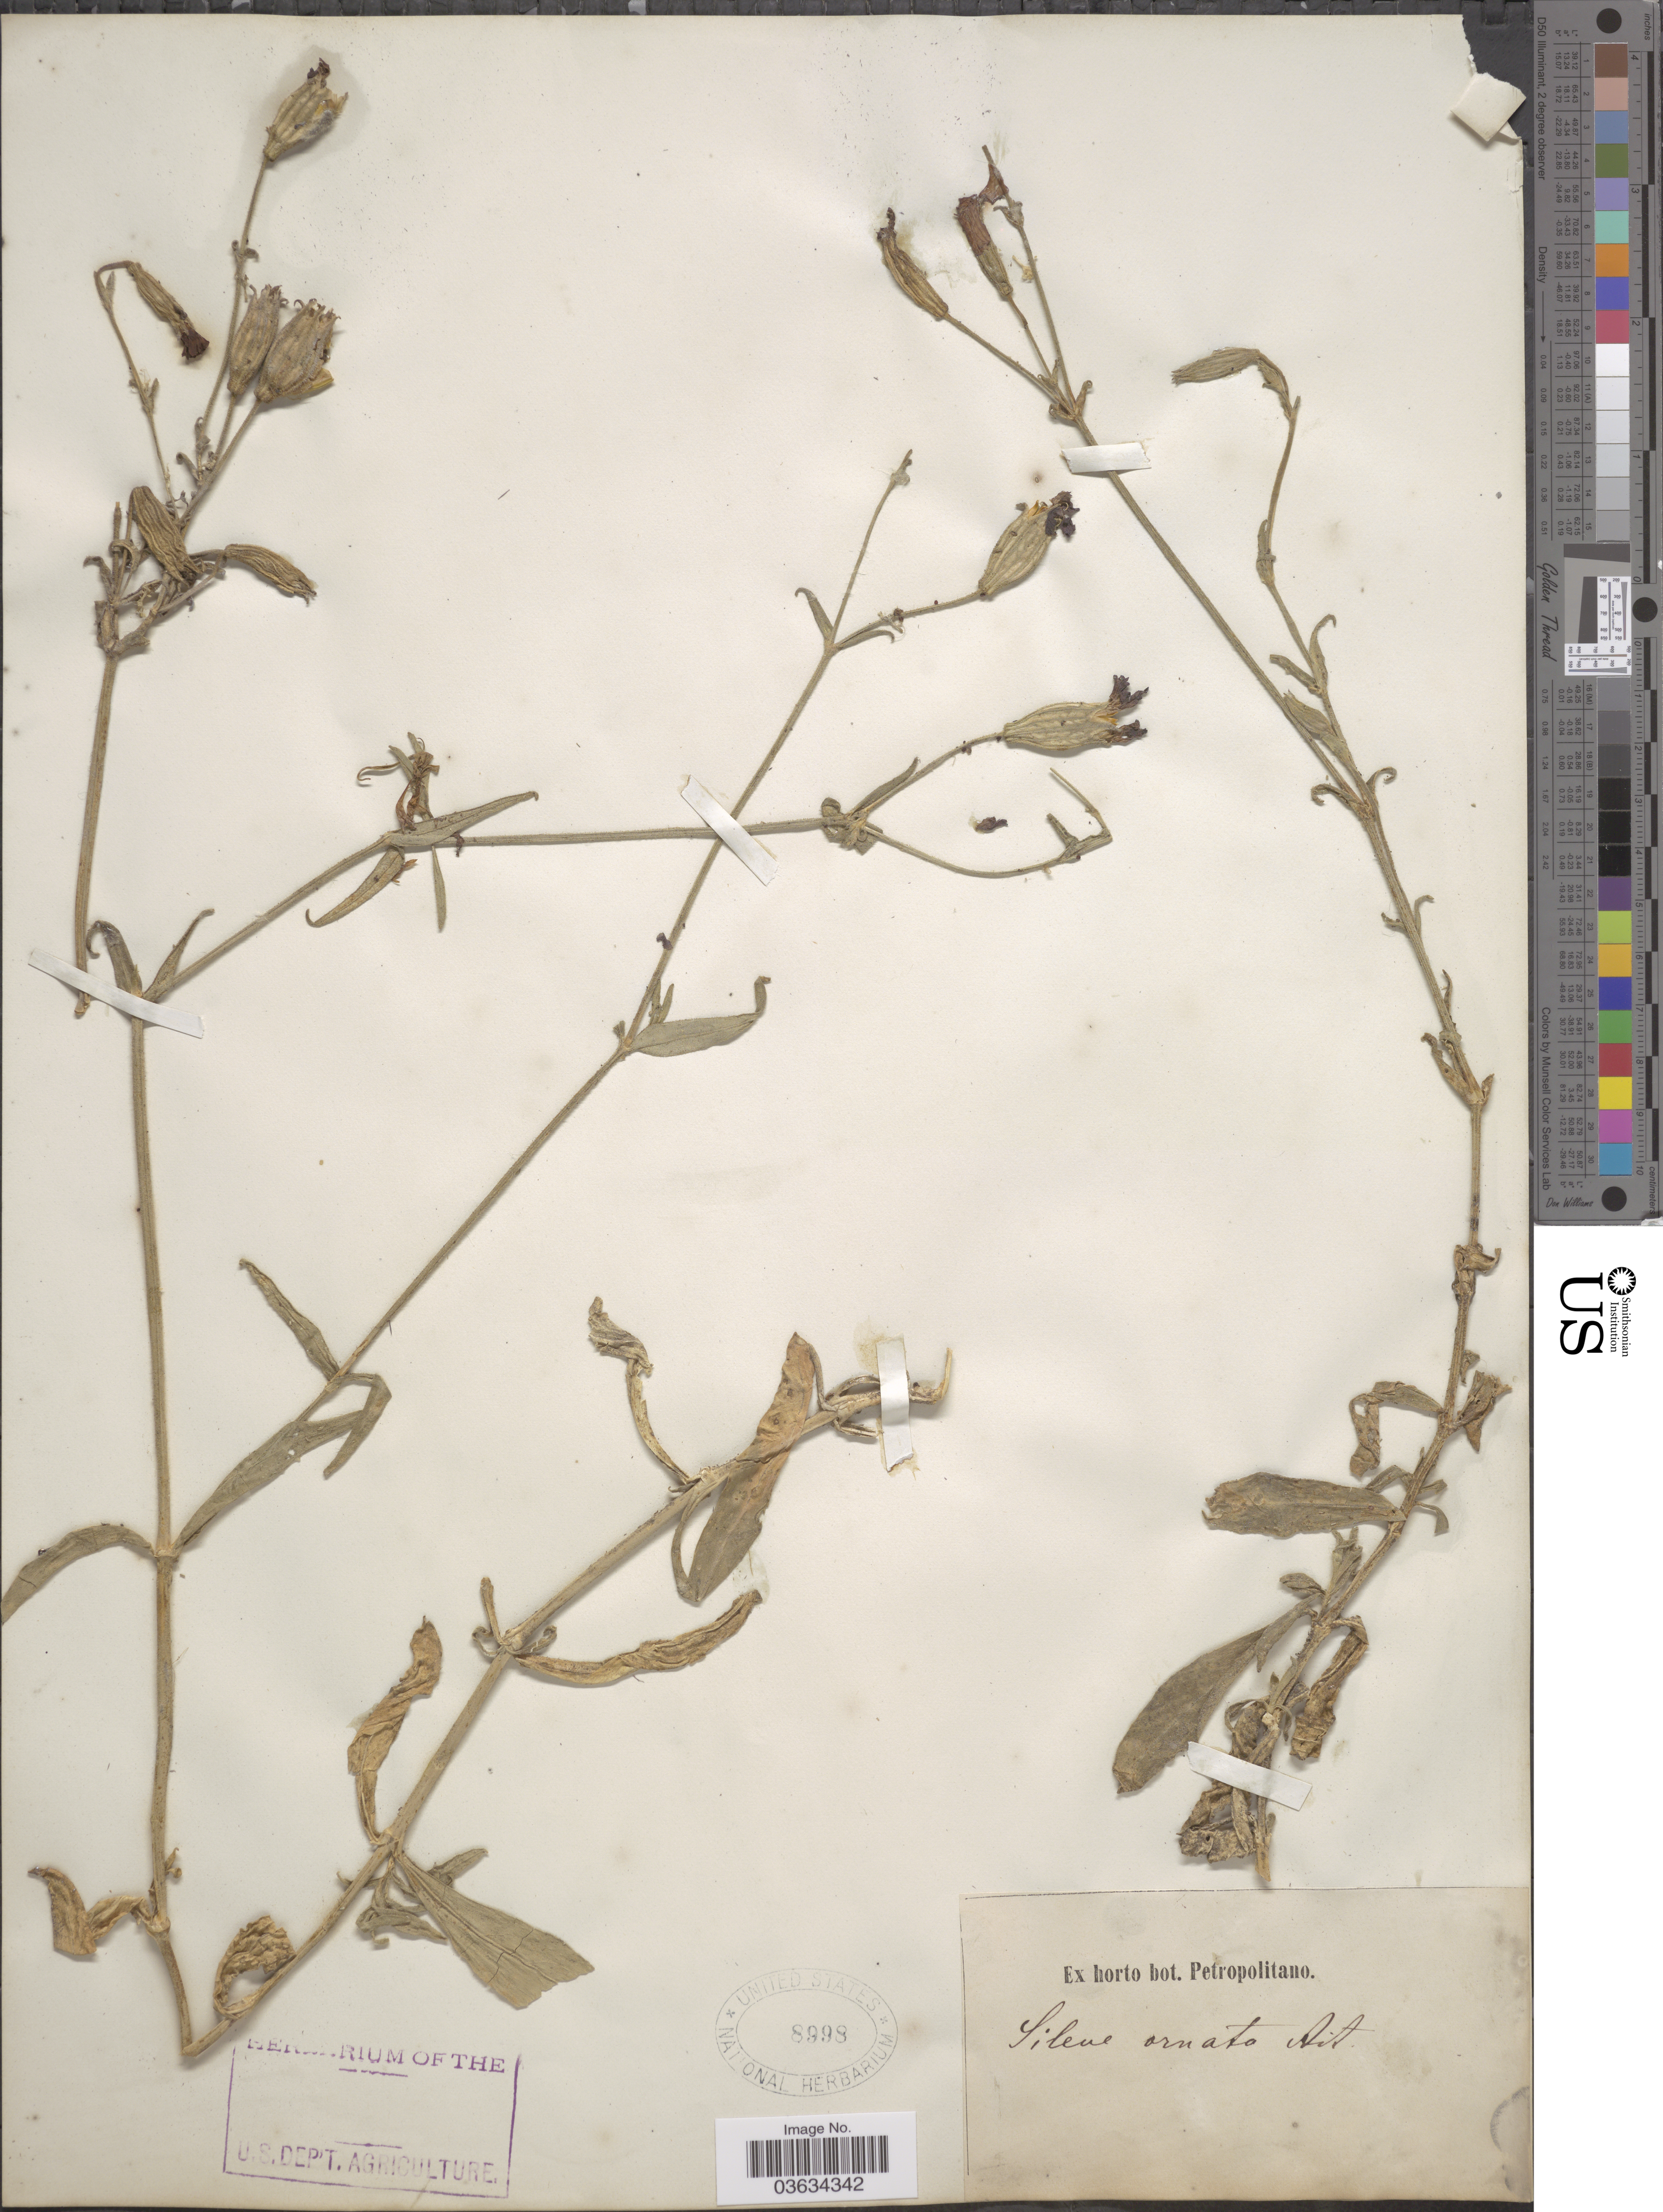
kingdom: Plantae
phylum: Tracheophyta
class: Magnoliopsida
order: Caryophyllales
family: Caryophyllaceae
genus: Silene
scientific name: Silene ornata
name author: Aiton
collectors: ex Horto Bot. Petropolitano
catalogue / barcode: US 8998